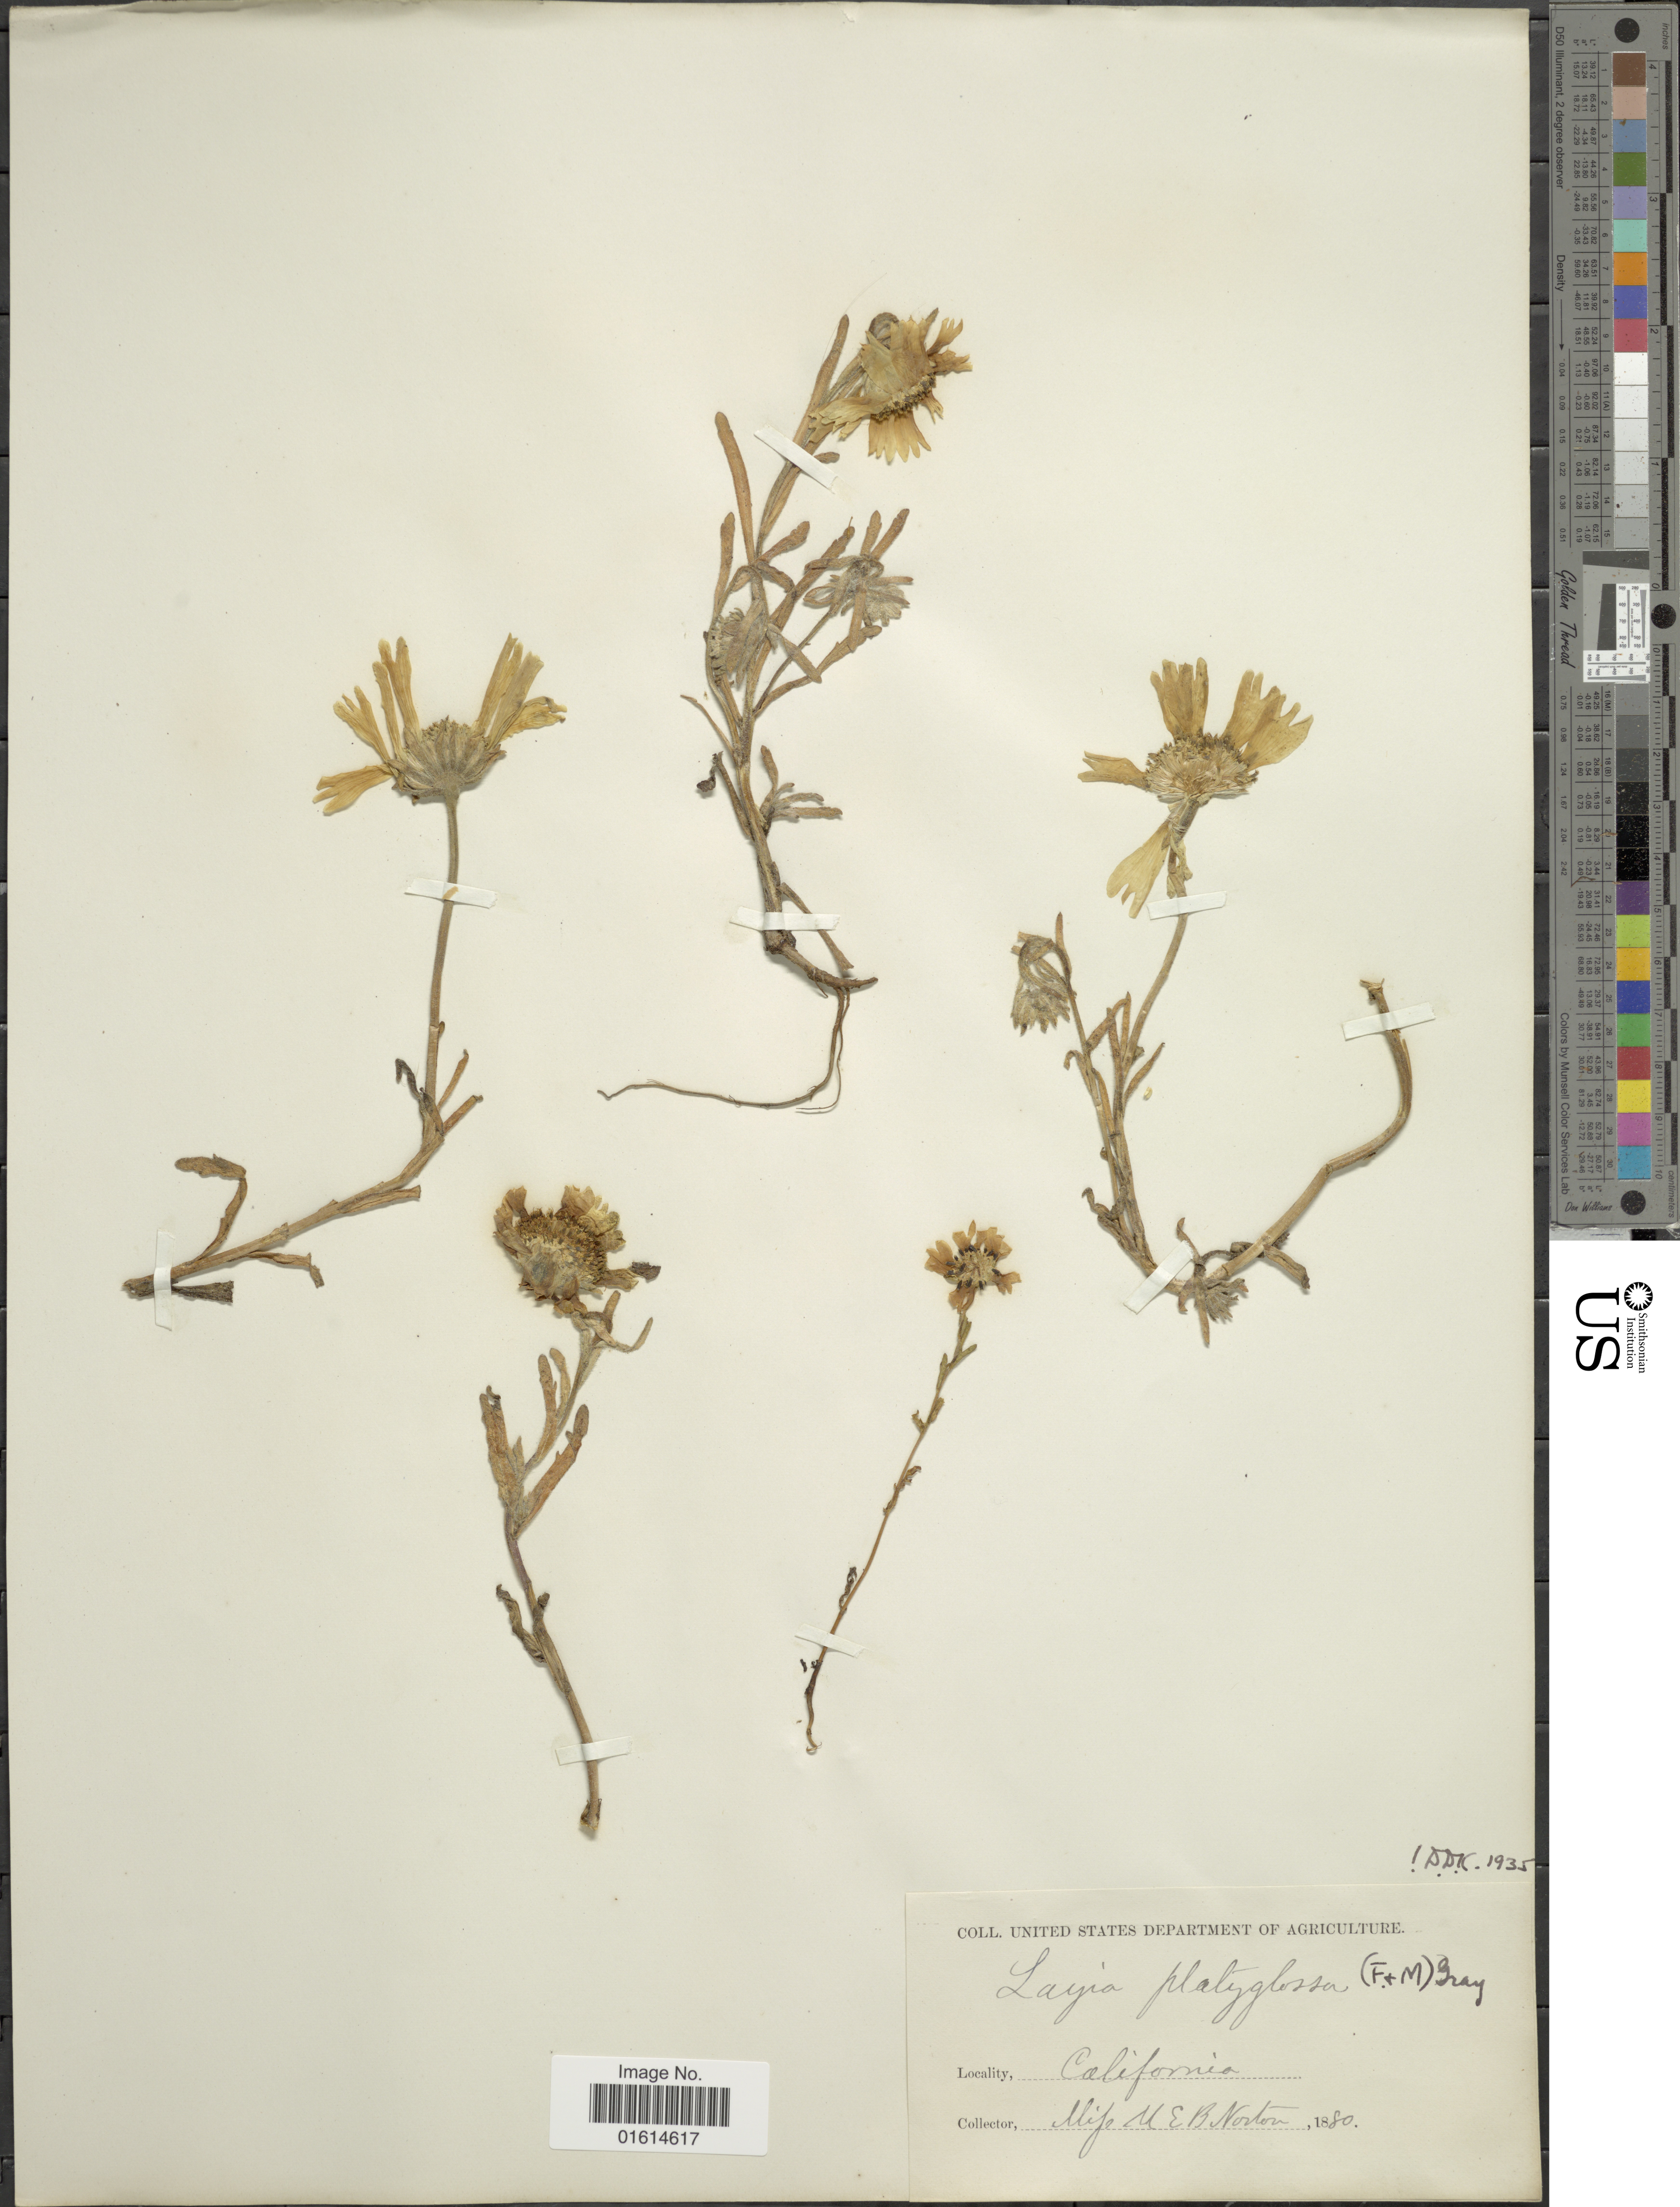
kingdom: Plantae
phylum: Tracheophyta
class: Magnoliopsida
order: Asterales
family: Asteraceae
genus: Layia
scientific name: Layia platyglossa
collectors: M. Norton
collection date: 1880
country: United States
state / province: California